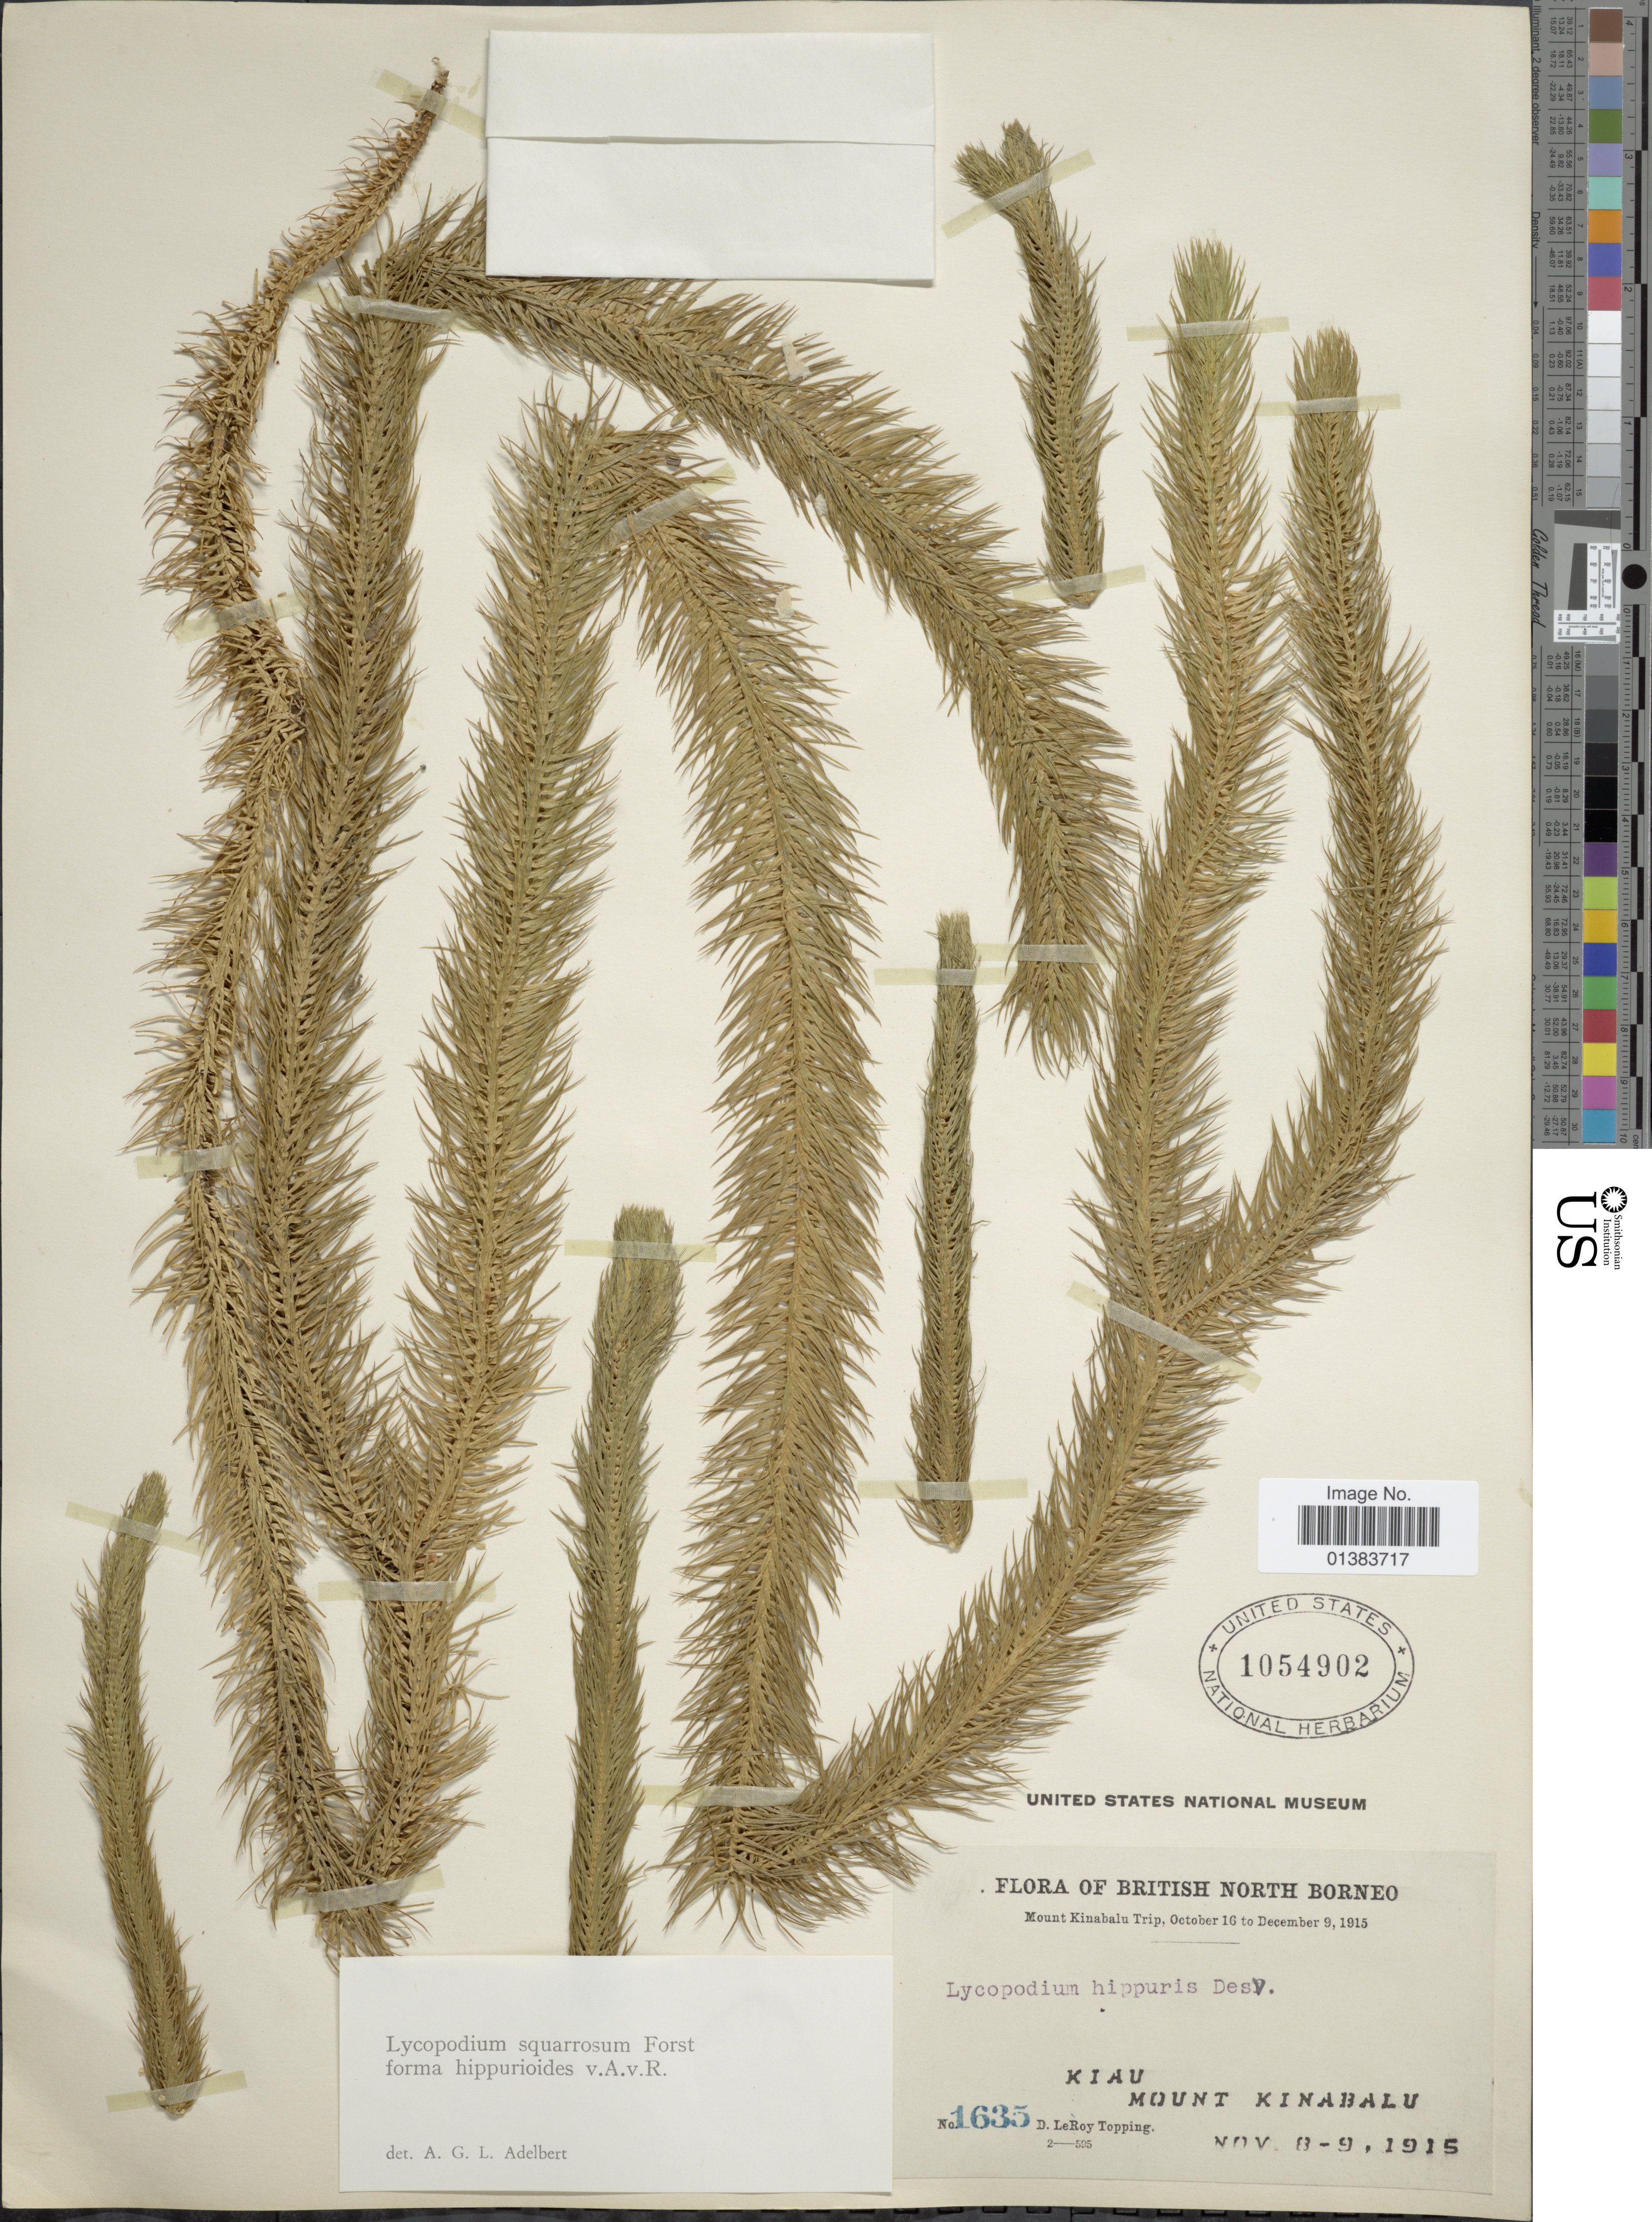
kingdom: Plantae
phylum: Tracheophyta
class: Lycopodiopsida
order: Lycopodiales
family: Lycopodiaceae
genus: Phlegmariurus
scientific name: Phlegmariurus squarrosus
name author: (G. Forst.) Á. Löve & D. Löve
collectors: D. L. Topping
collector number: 1635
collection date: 1915-11-08/1915-11-09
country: Malaysia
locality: British North Borneo, Kiau, Mount Kinabalu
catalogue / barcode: US 1054902